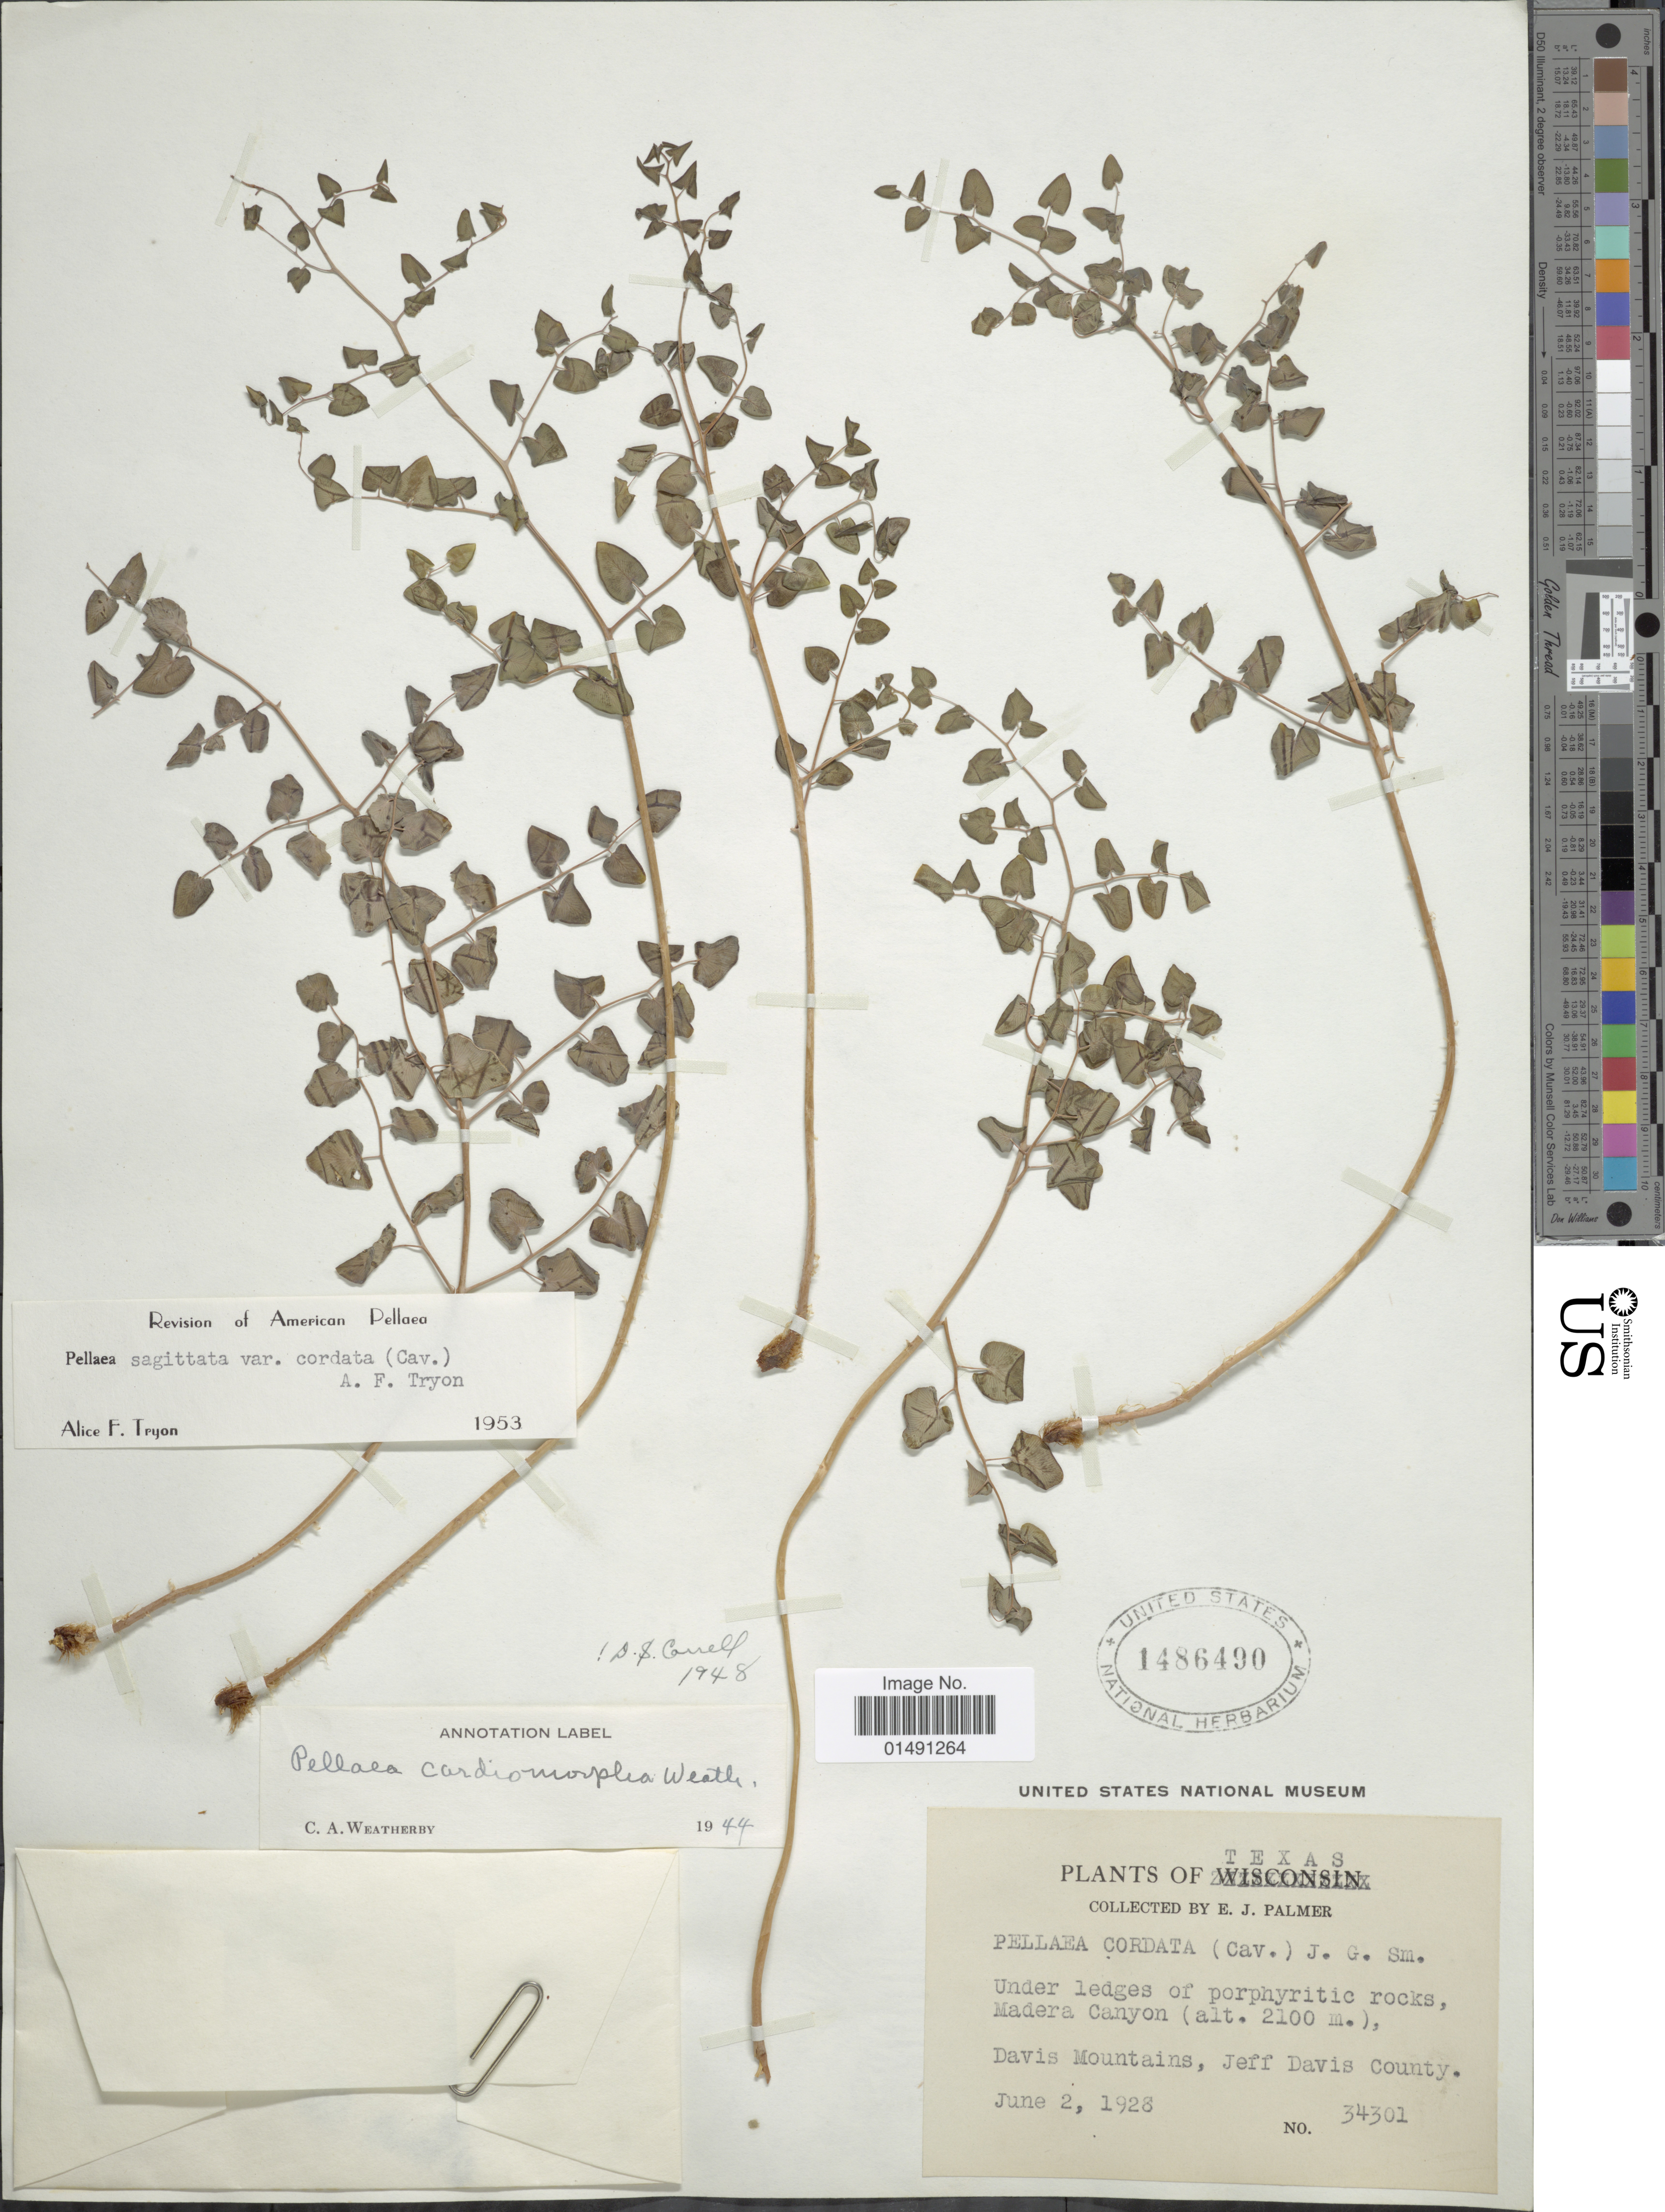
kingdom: Plantae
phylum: Tracheophyta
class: Polypodiopsida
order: Polypodiales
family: Pteridaceae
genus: Pellaea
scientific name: Pellaea cordifolia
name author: (Sessé) A.R. Sm.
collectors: E. J. Palmer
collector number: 34301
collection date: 1928-06-02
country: United States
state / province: Texas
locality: Under ledges of porphyritic rocks, Mader Canyon, Davis Mountains, Jeff Davis County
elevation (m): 2100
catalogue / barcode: US 1486490